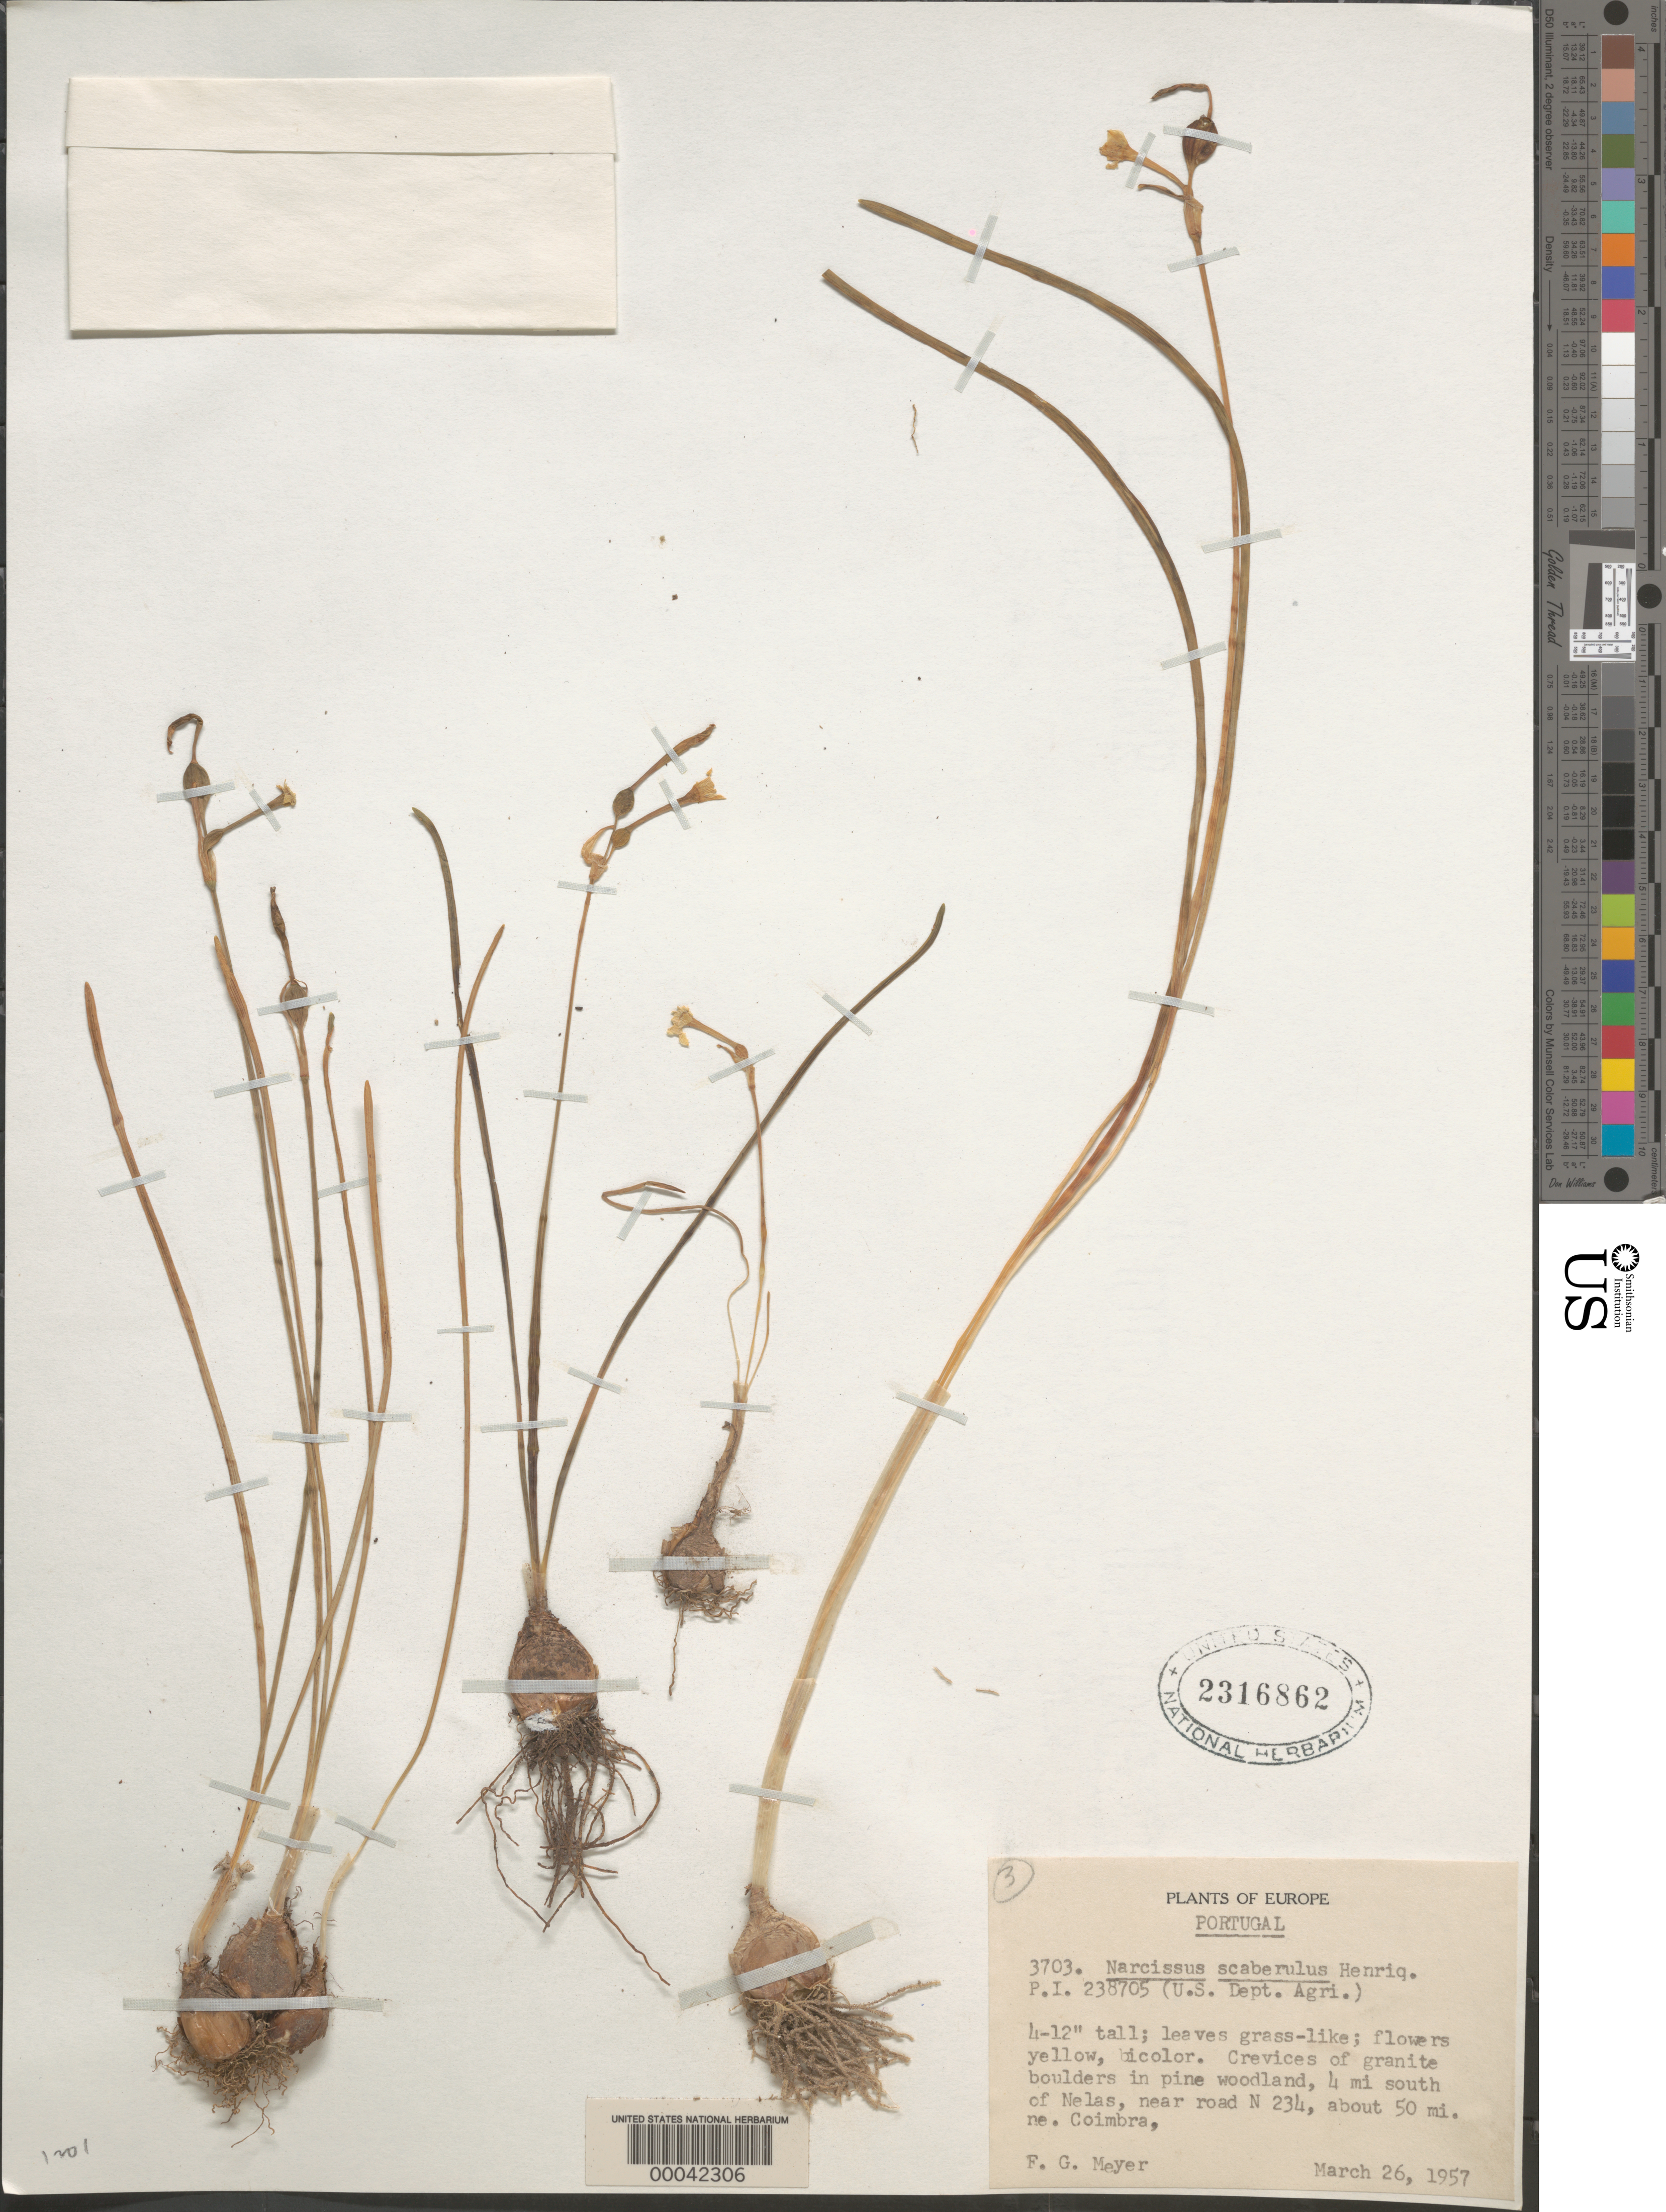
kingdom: Plantae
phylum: Tracheophyta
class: Liliopsida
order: Asparagales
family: Amaryllidaceae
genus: Narcissus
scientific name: Narcissus scaberulus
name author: Henriq.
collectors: F. G. Meyer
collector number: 3703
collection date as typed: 26 Mar 1957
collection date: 1957-03-26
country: Portugal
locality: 4 mi south of nelas, near road n 234, about 50 mi ne coimbra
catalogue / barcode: US 2316862